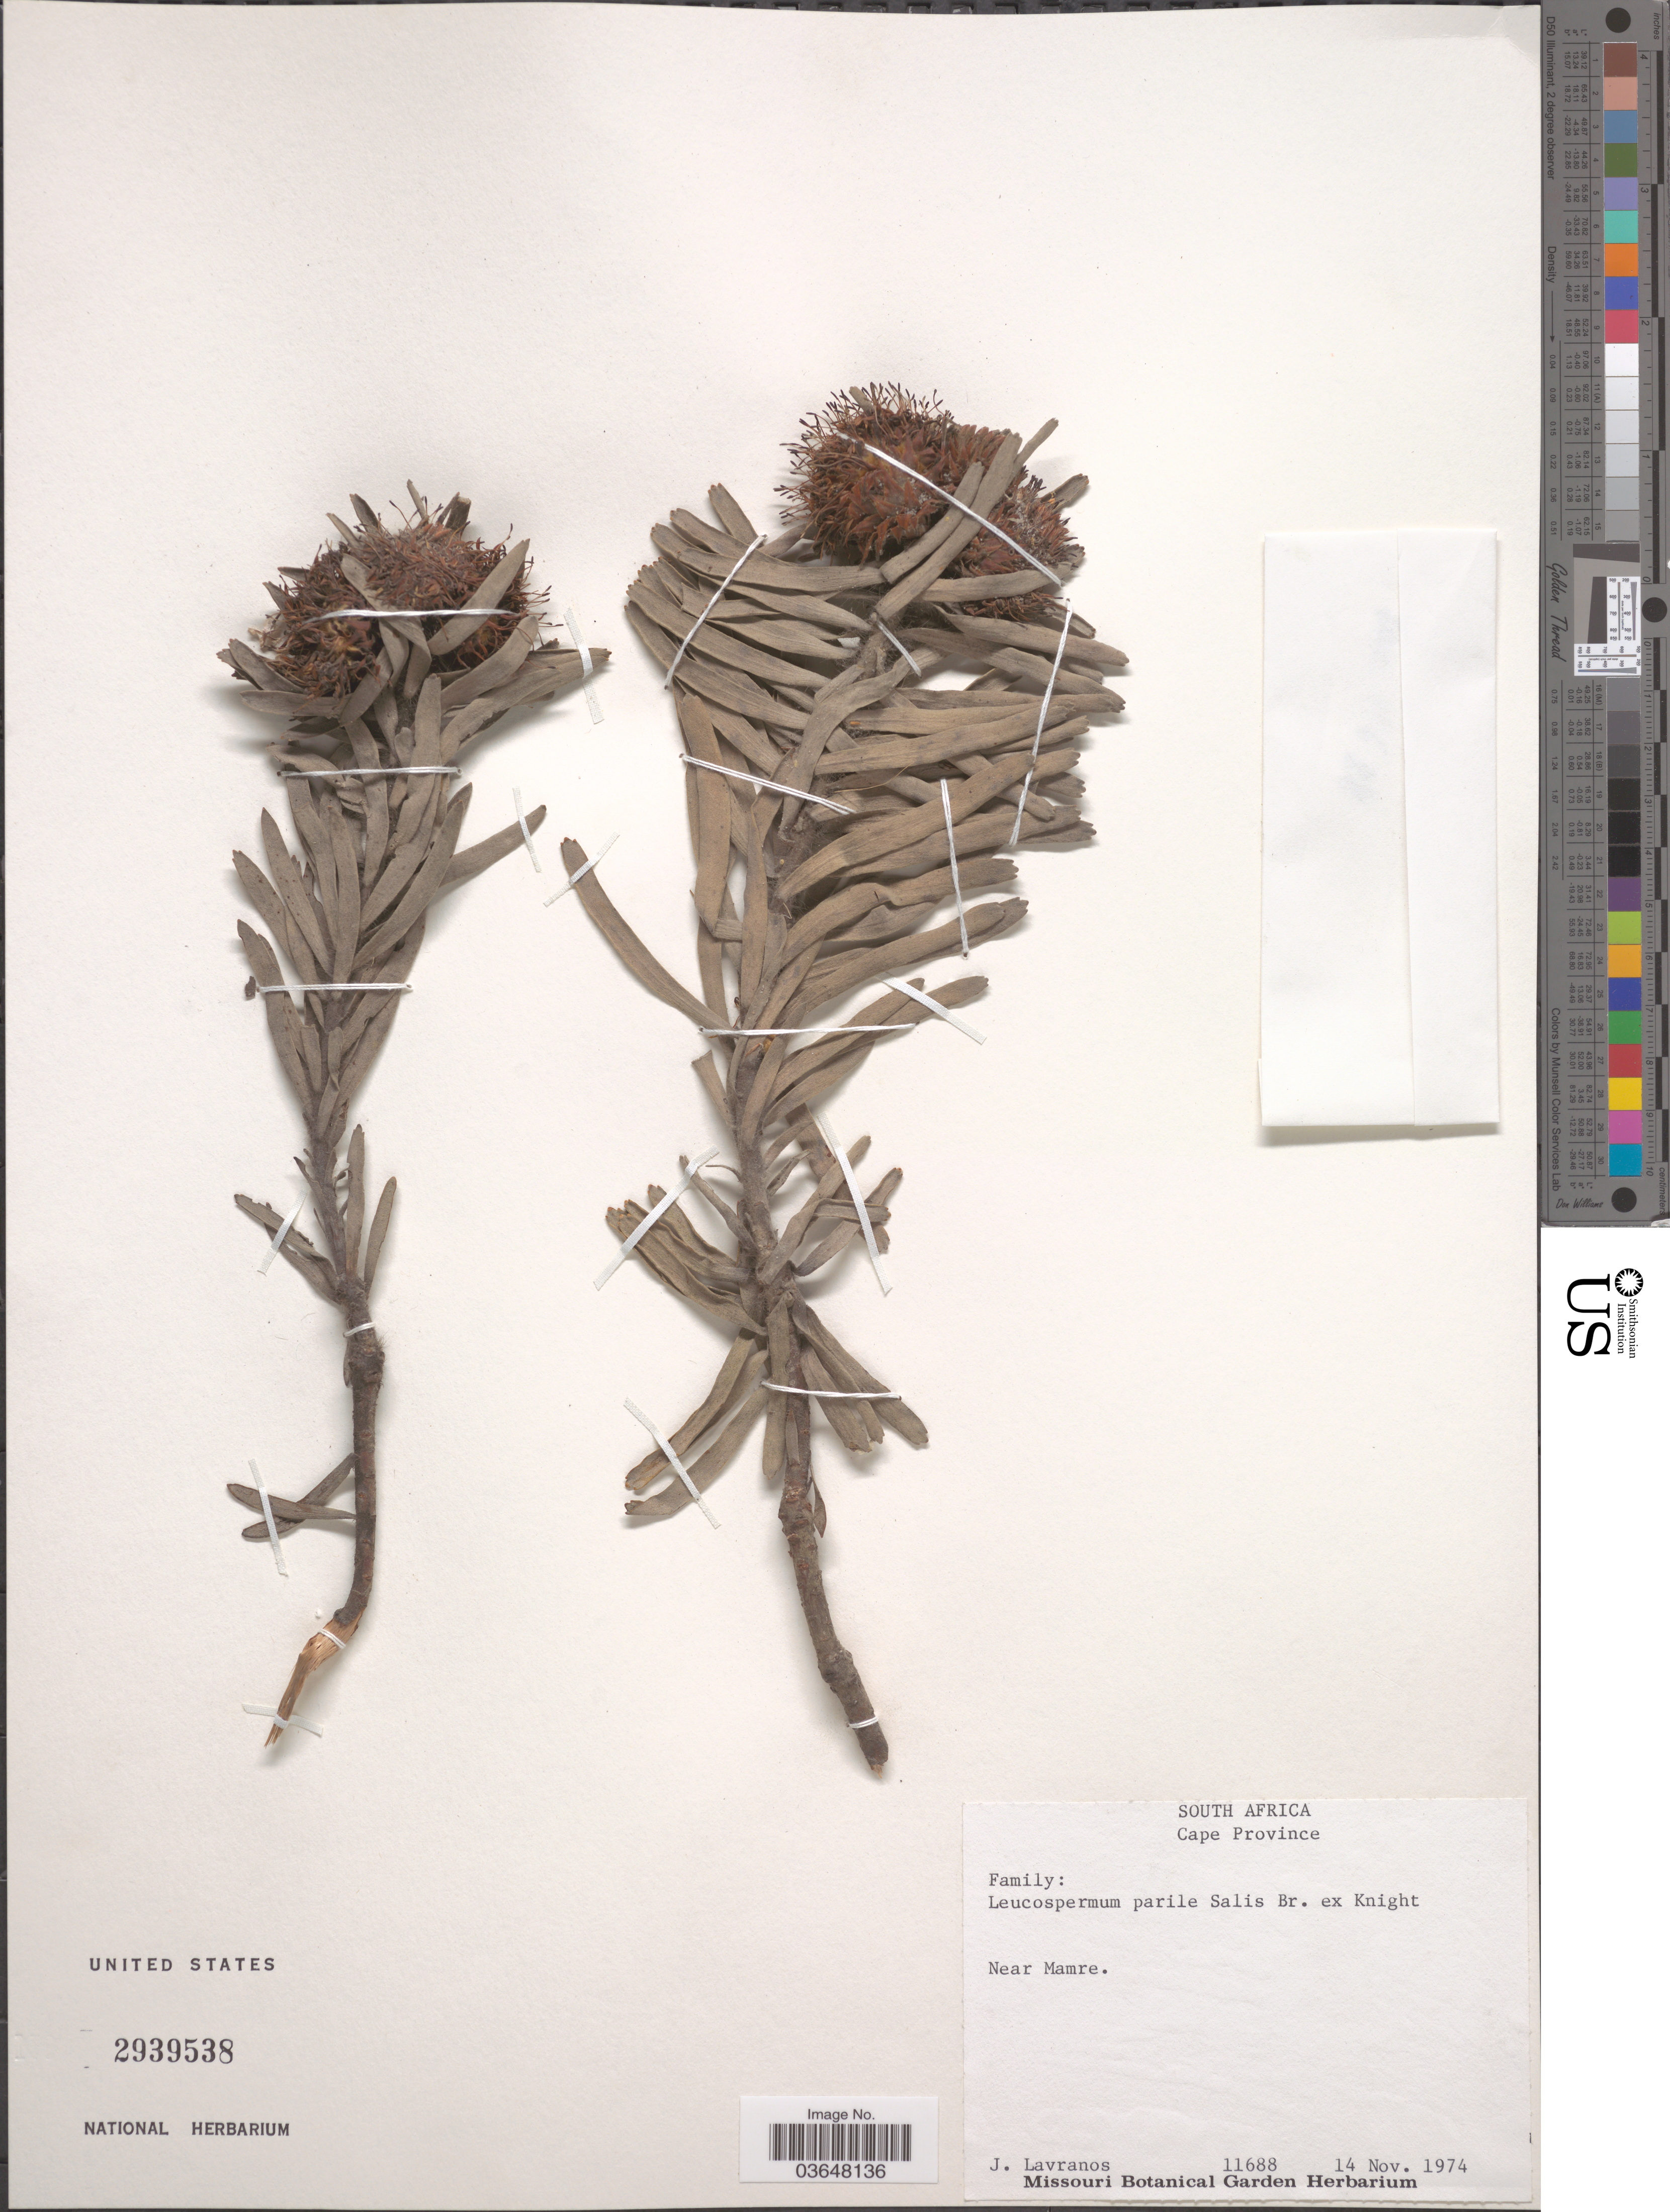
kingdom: Plantae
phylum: Tracheophyta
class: Magnoliopsida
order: Proteales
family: Proteaceae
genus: Leucospermum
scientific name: Leucospermum parile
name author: Sweet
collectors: J. Lavranos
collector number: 11688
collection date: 1974-11-14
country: South Africa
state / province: Western Cape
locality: Near Mamre.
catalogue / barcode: US 2939538